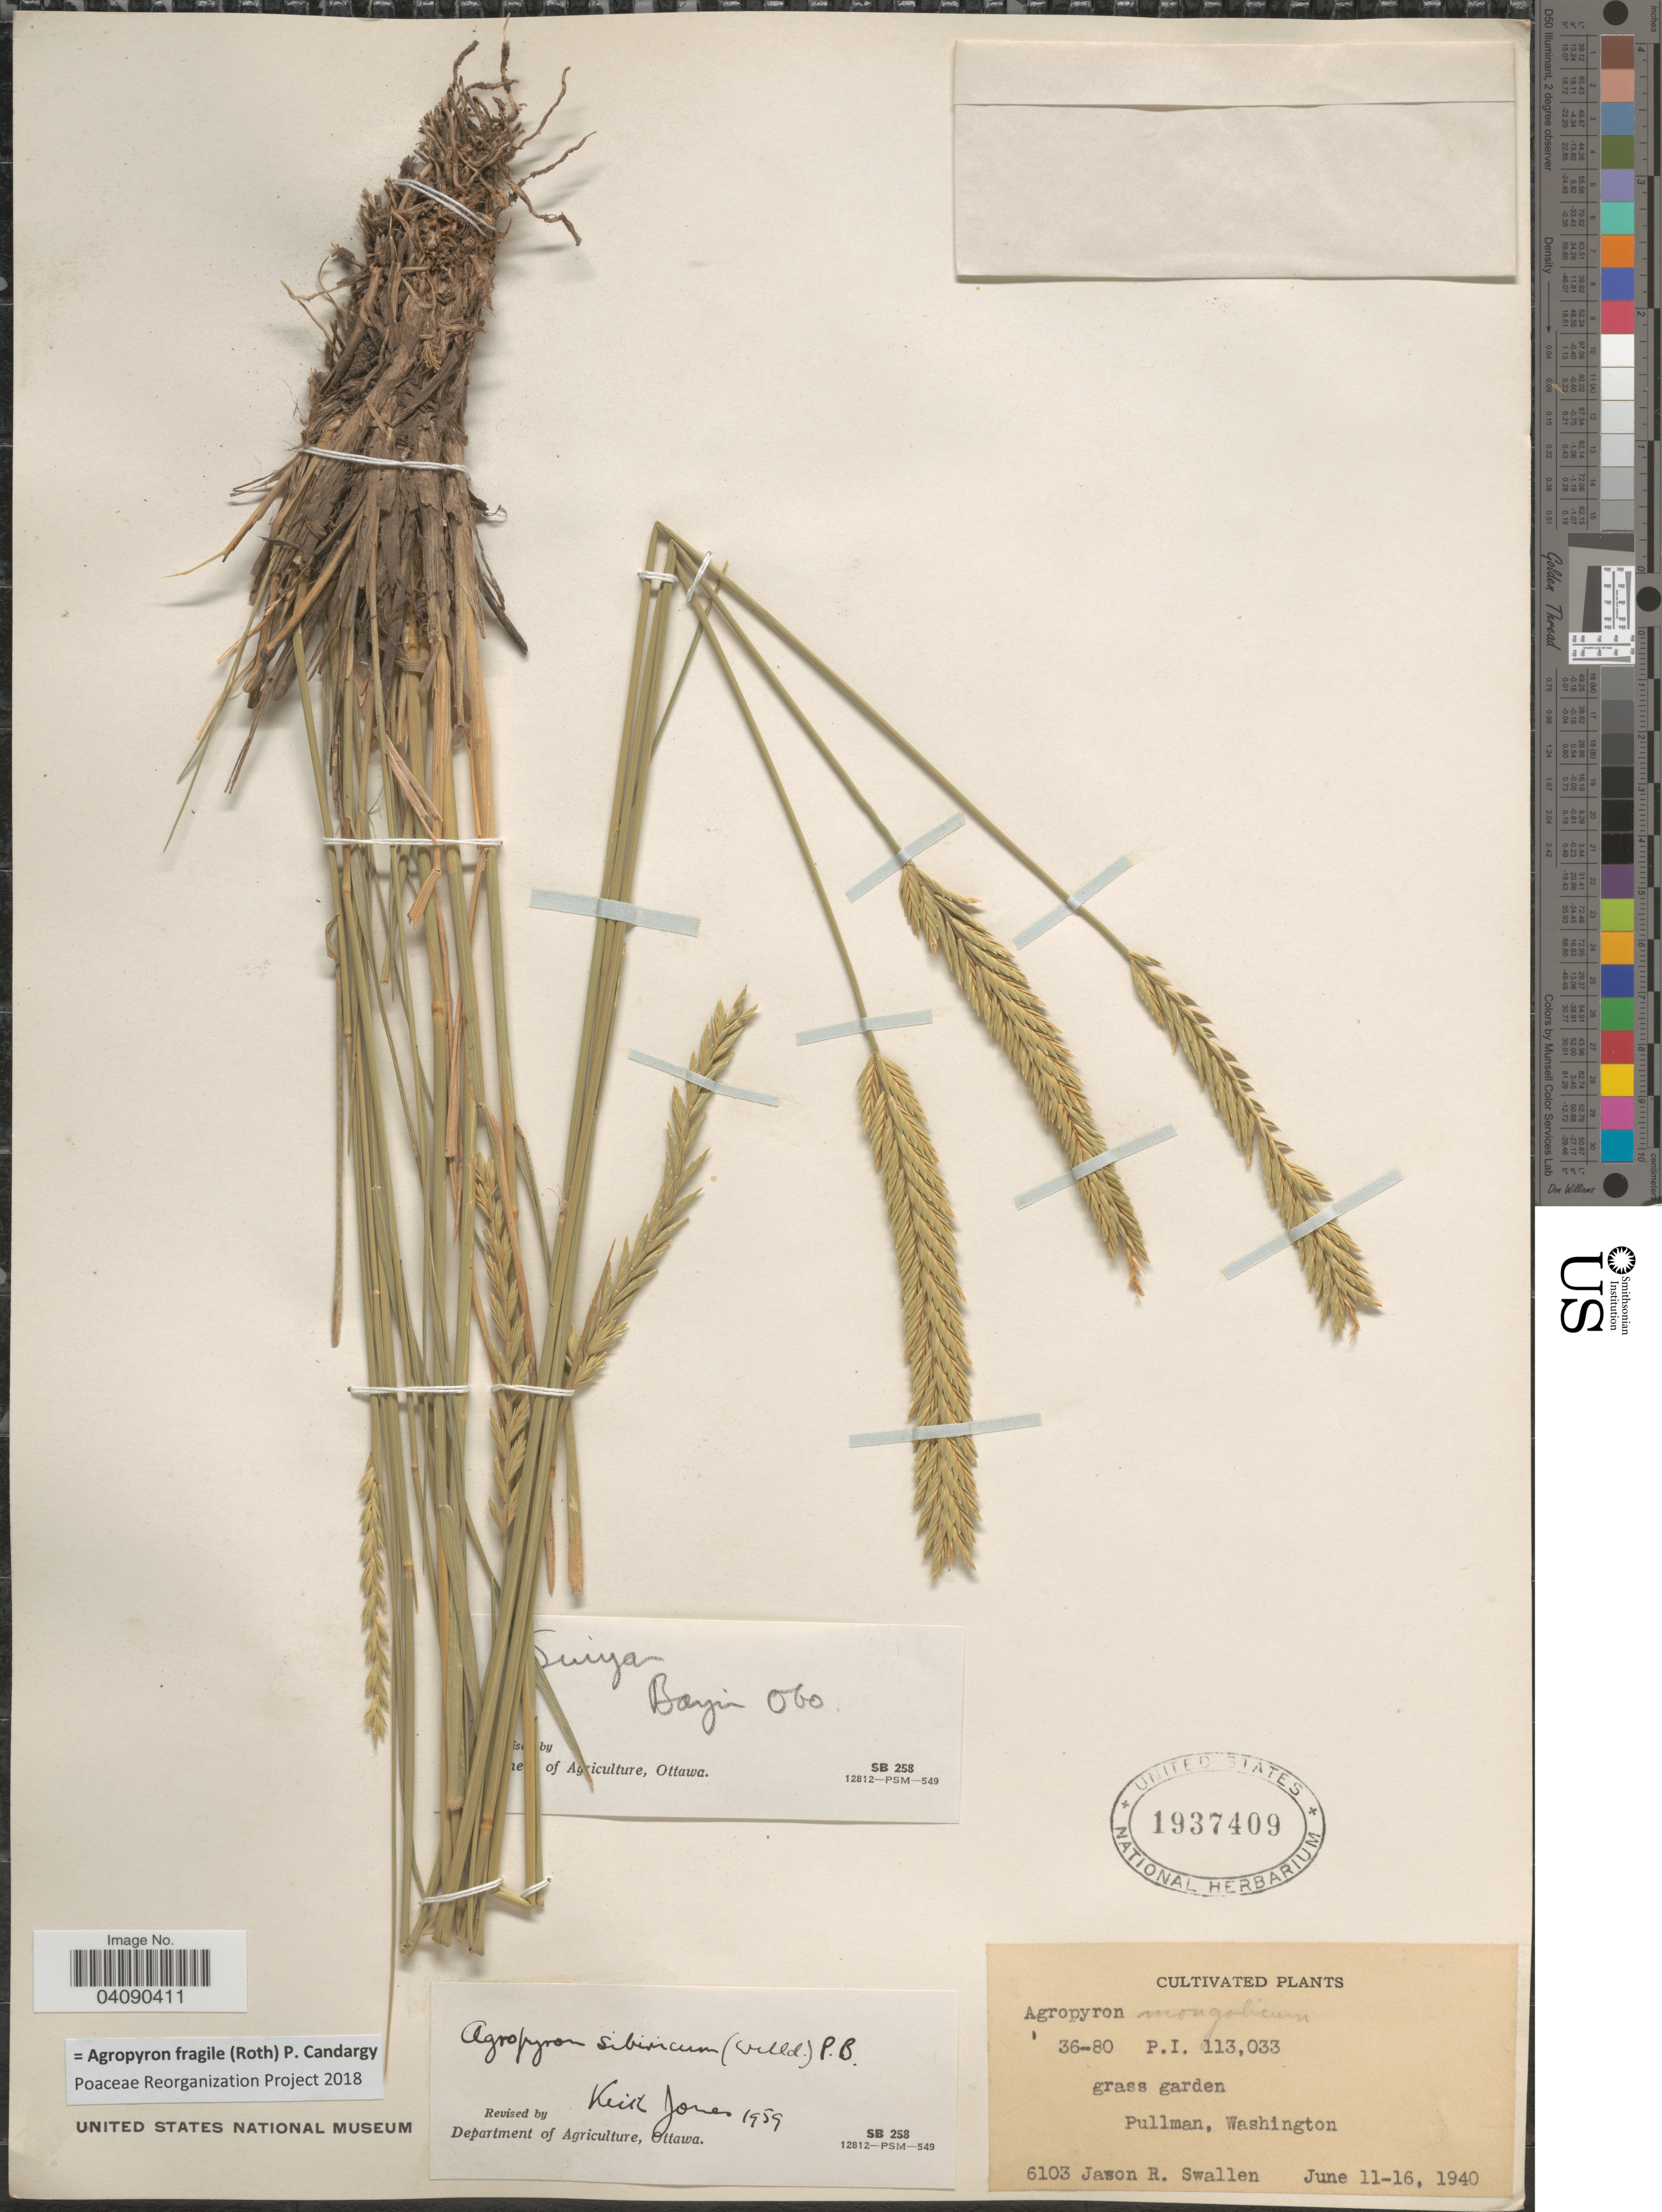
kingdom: Plantae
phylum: Tracheophyta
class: Liliopsida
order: Poales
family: Poaceae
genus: Agropyron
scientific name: Agropyron fragile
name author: (Roth) Candargy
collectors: J. R. Swallen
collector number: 6103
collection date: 1940-06-11/1940-06-16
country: United States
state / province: Washington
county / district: Whitman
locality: Grass garden. Pullman.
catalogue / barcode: US 1937409